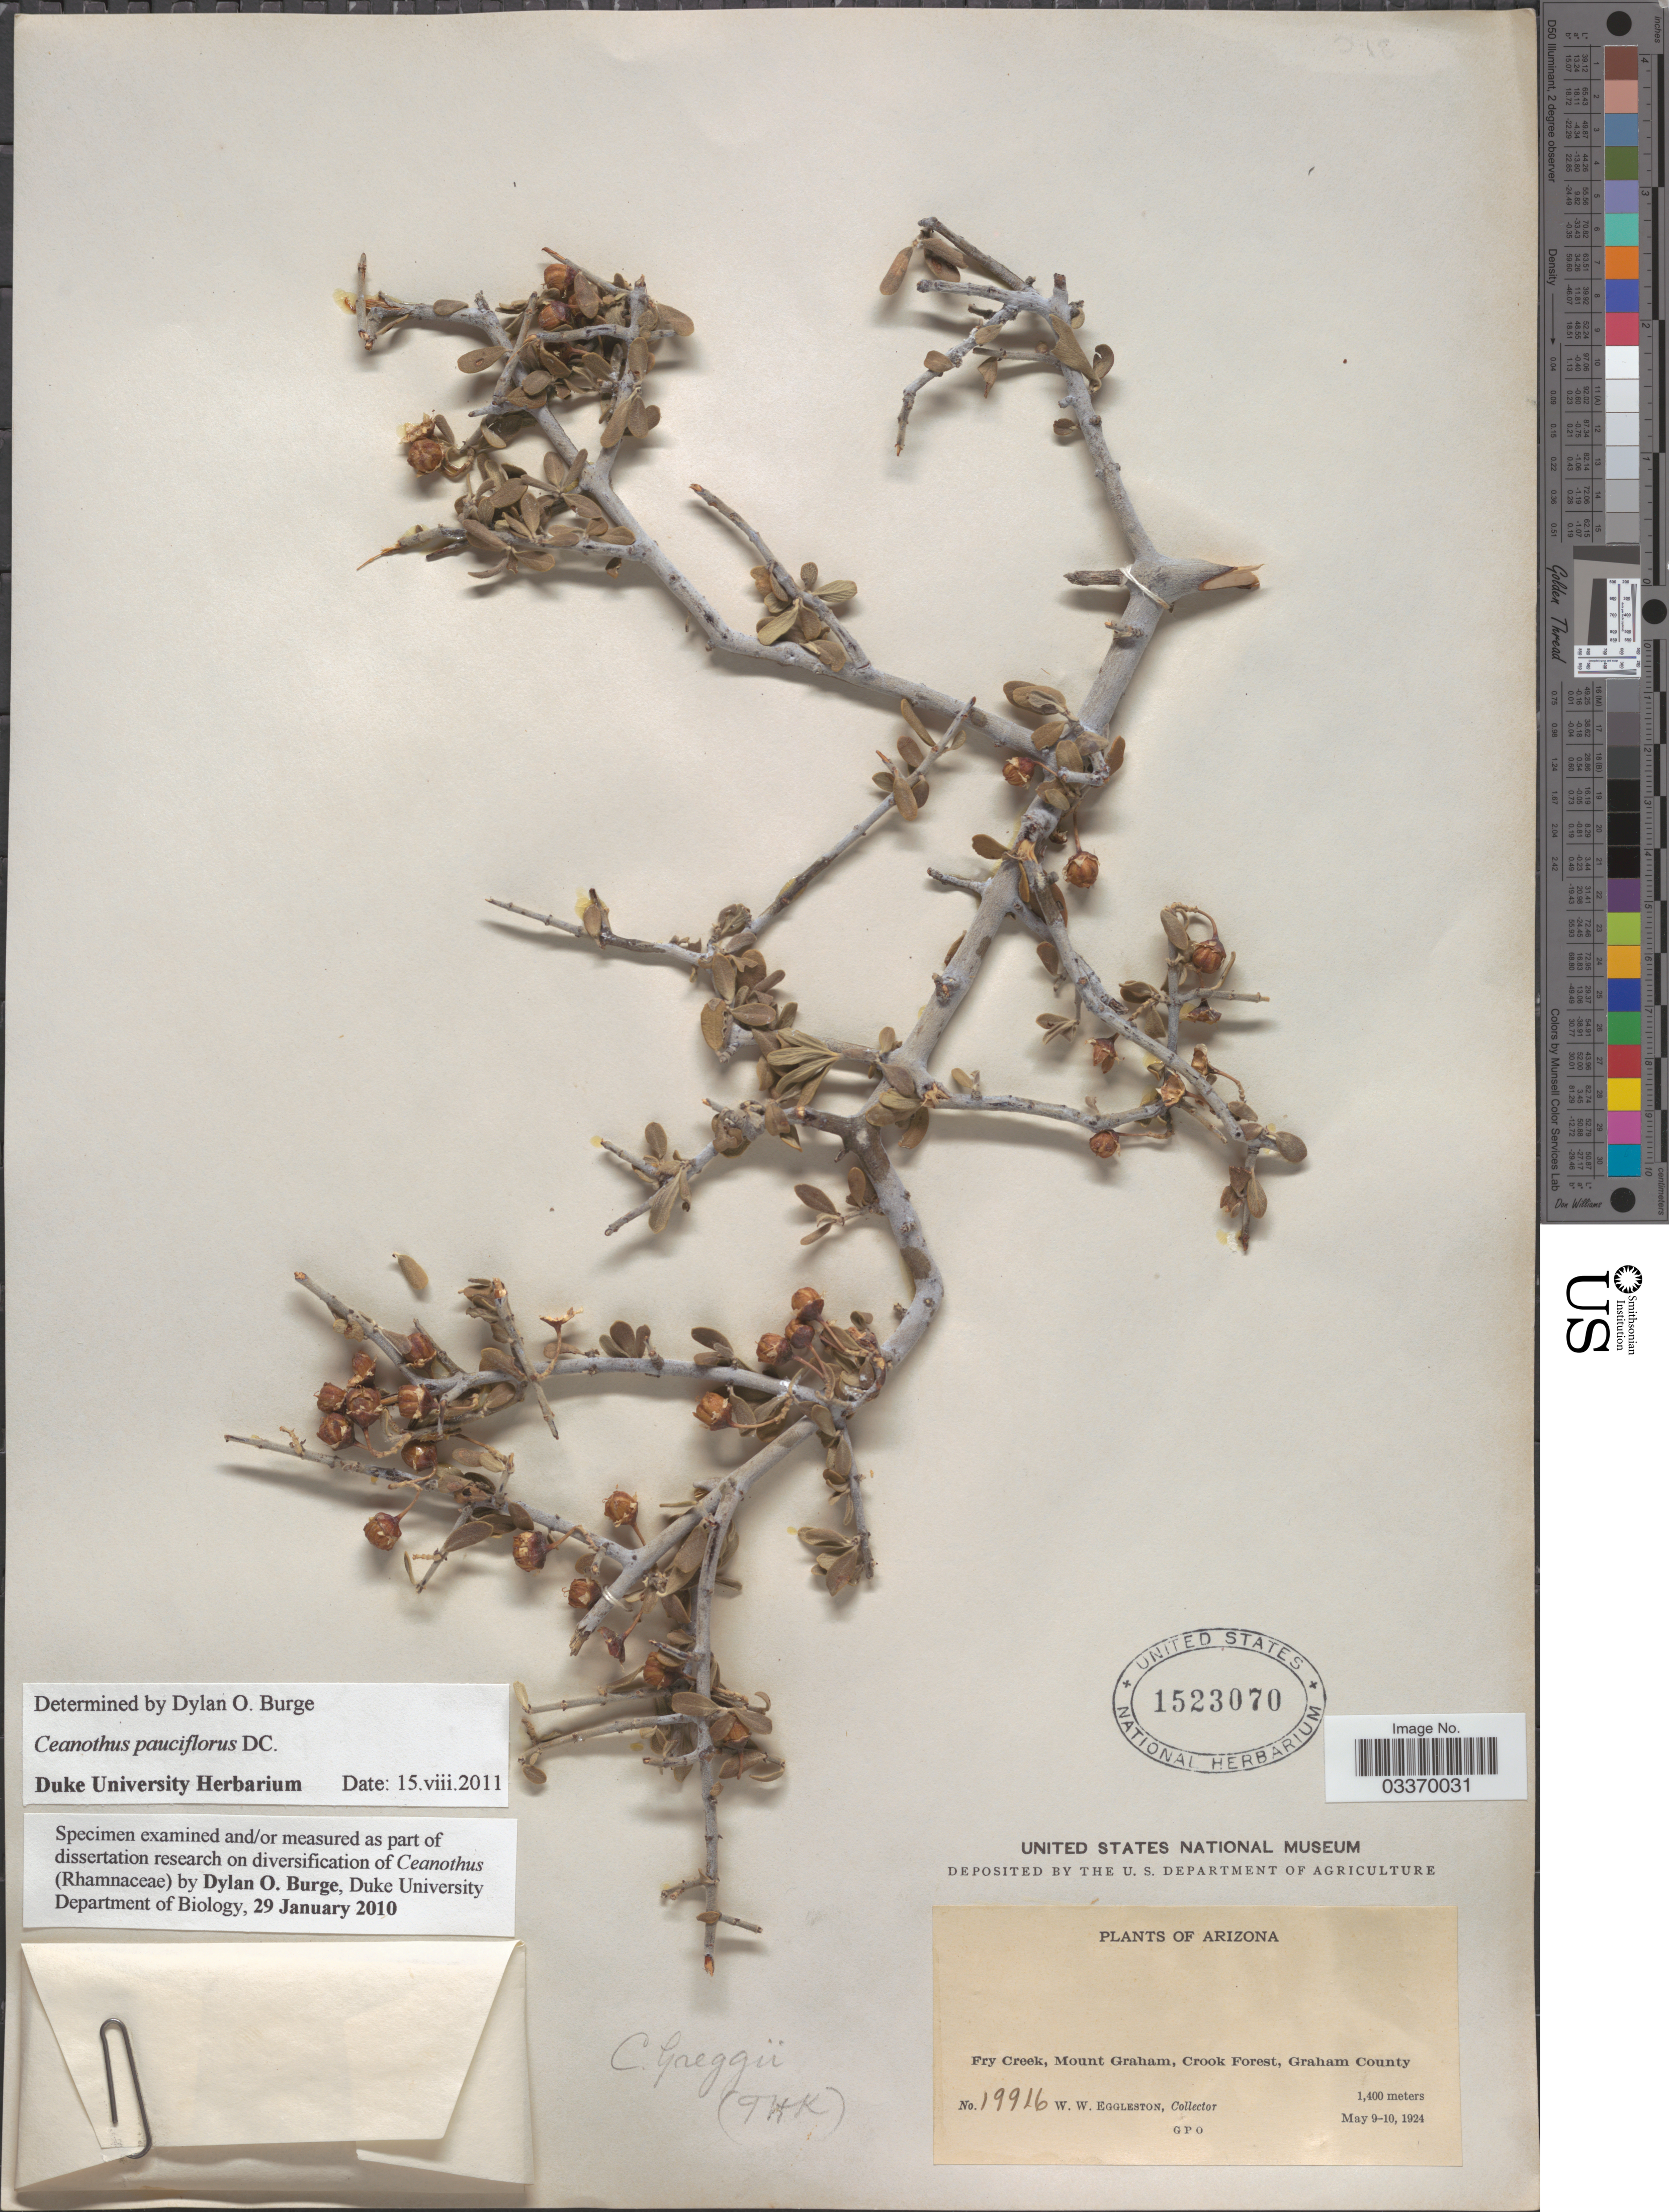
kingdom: Plantae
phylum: Tracheophyta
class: Magnoliopsida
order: Rosales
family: Rhamnaceae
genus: Ceanothus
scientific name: Ceanothus pauciflorus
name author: DC.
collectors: W. W. Eggleston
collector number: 19916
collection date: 1924-05-09/1924-05-10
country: United States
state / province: Arizona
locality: Free Creek, Mount Graham, Crook Forest, Graham County.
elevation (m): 1400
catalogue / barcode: US 1523070